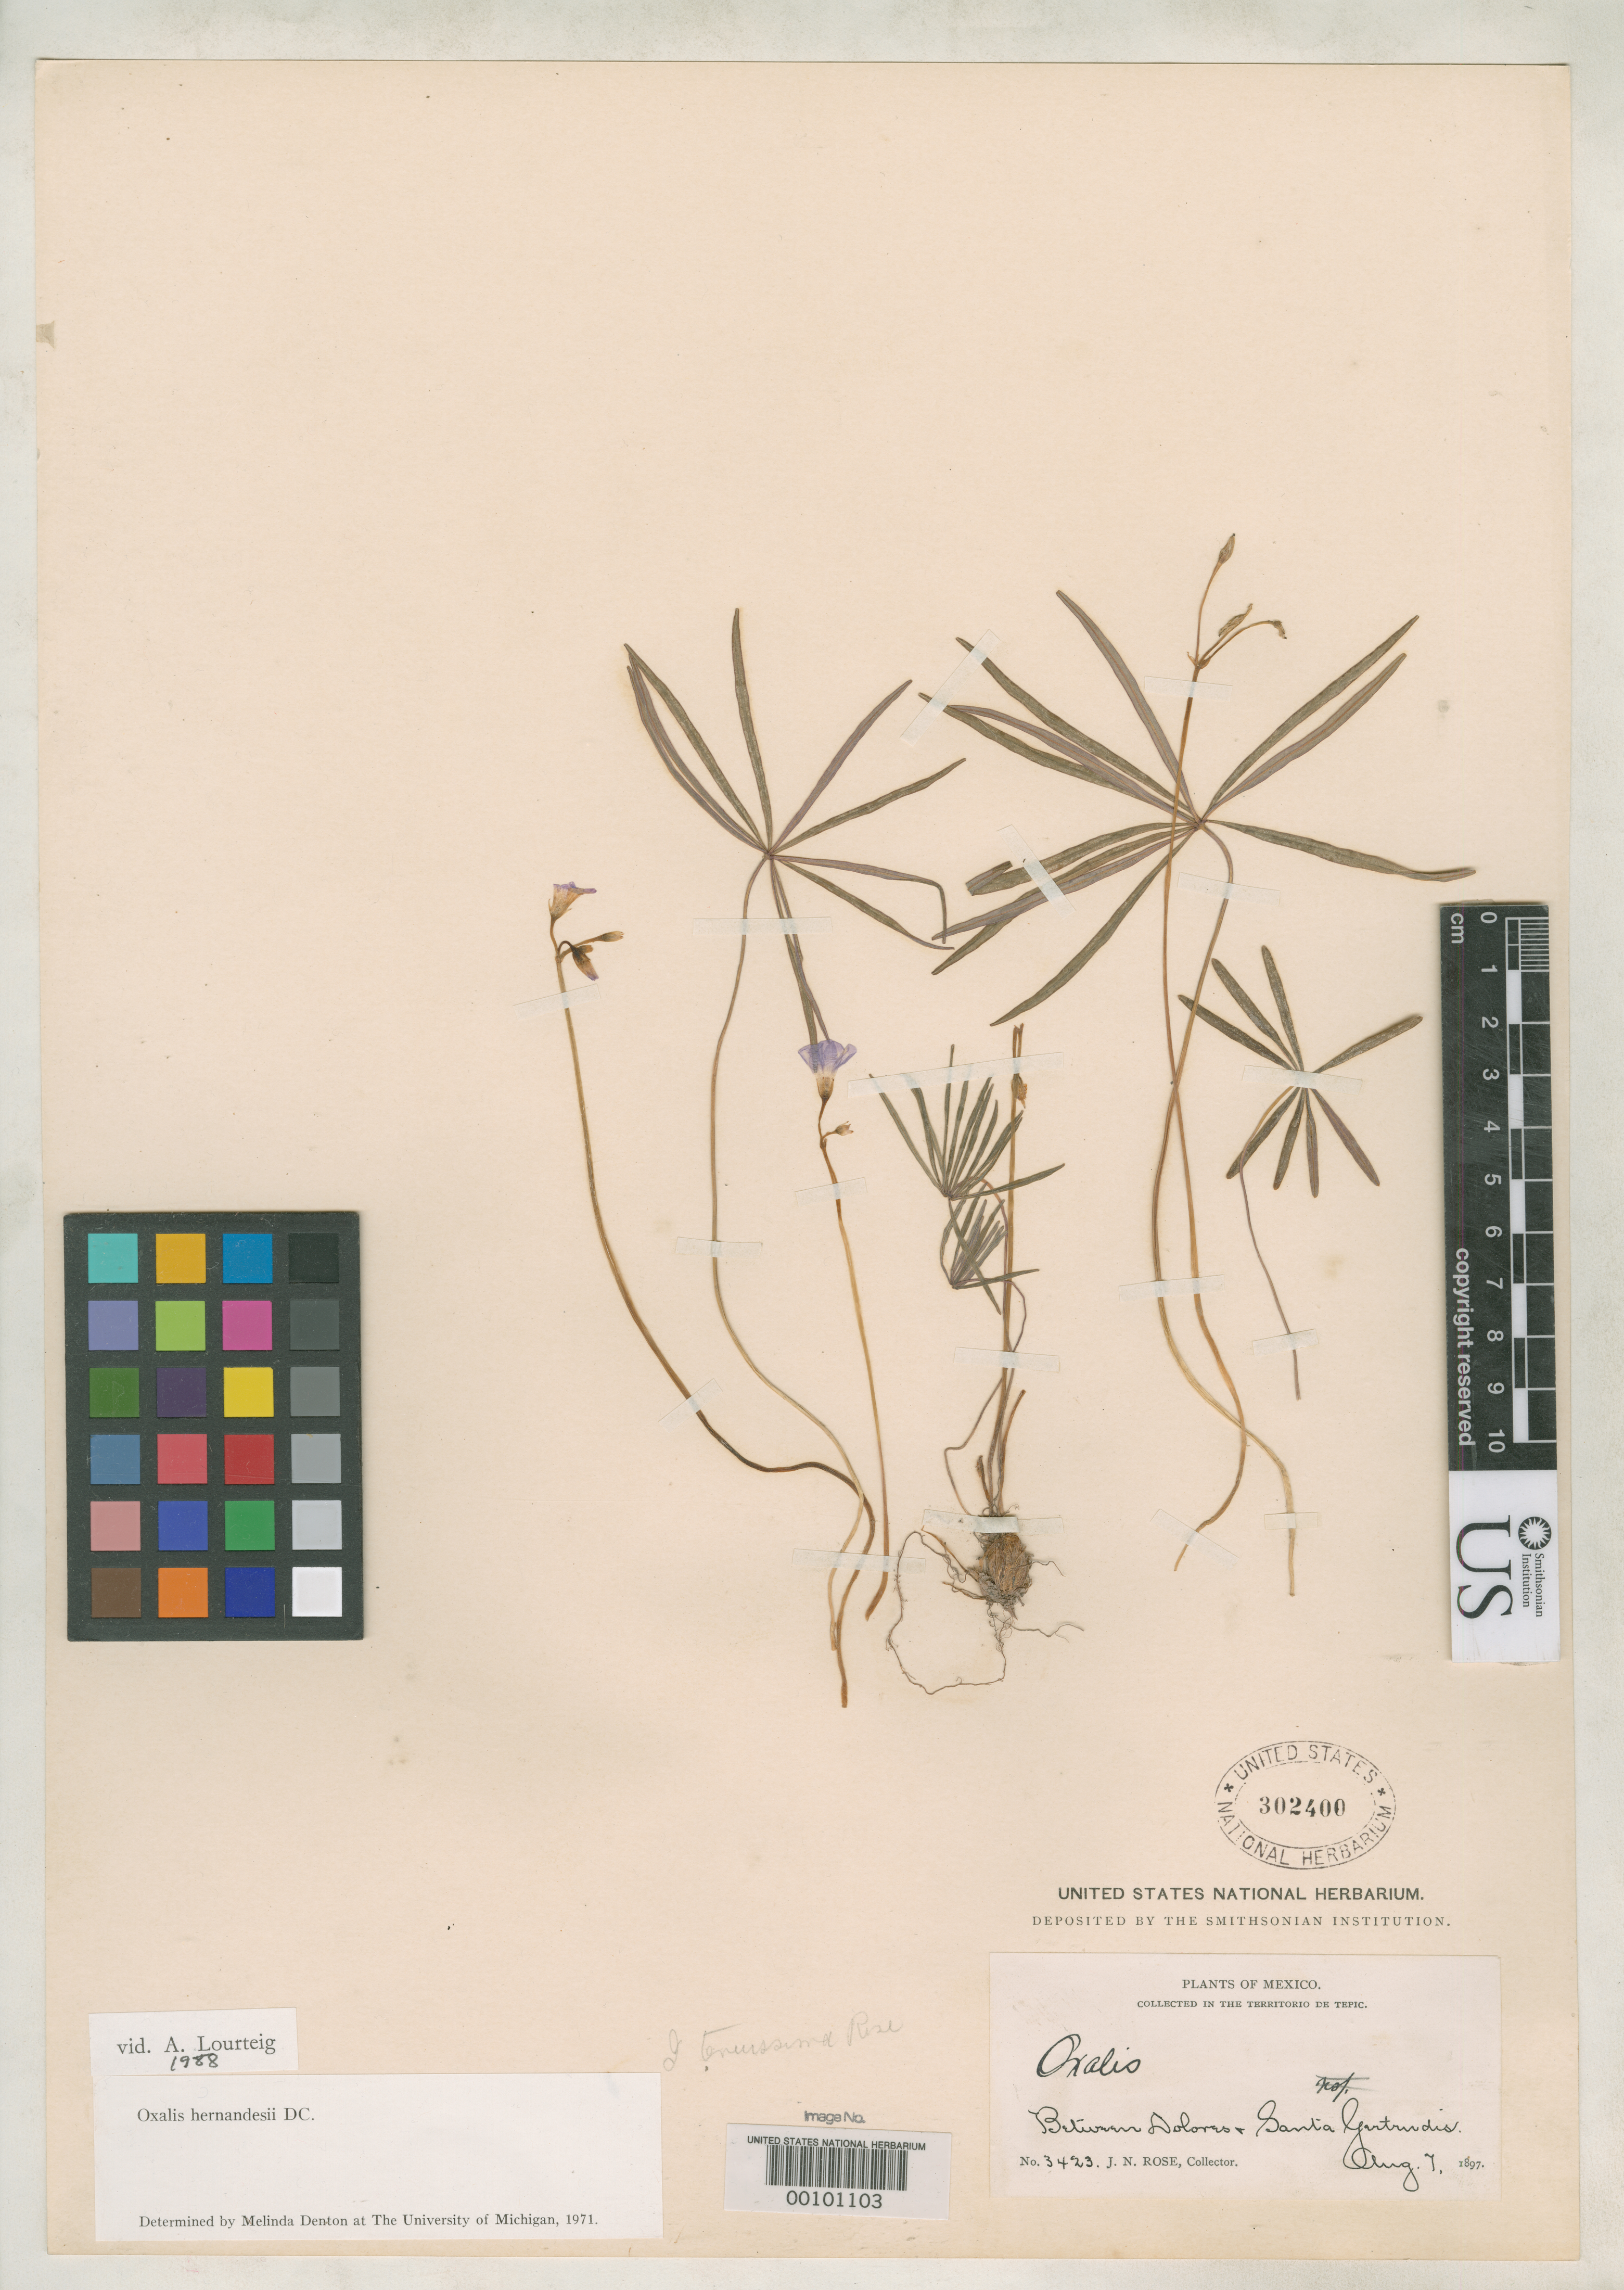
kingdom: Plantae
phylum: Tracheophyta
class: Magnoliopsida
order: Oxalidales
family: Oxalidaceae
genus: Ionoxalis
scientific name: Ionoxalis tenuissima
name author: Rose in Small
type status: Isotype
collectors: J. N. Rose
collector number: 3423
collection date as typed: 07 Aug 1897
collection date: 1897-08-07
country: Mexico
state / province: Nayarit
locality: Between Dolores and Santa Gertrudis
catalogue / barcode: US 302400